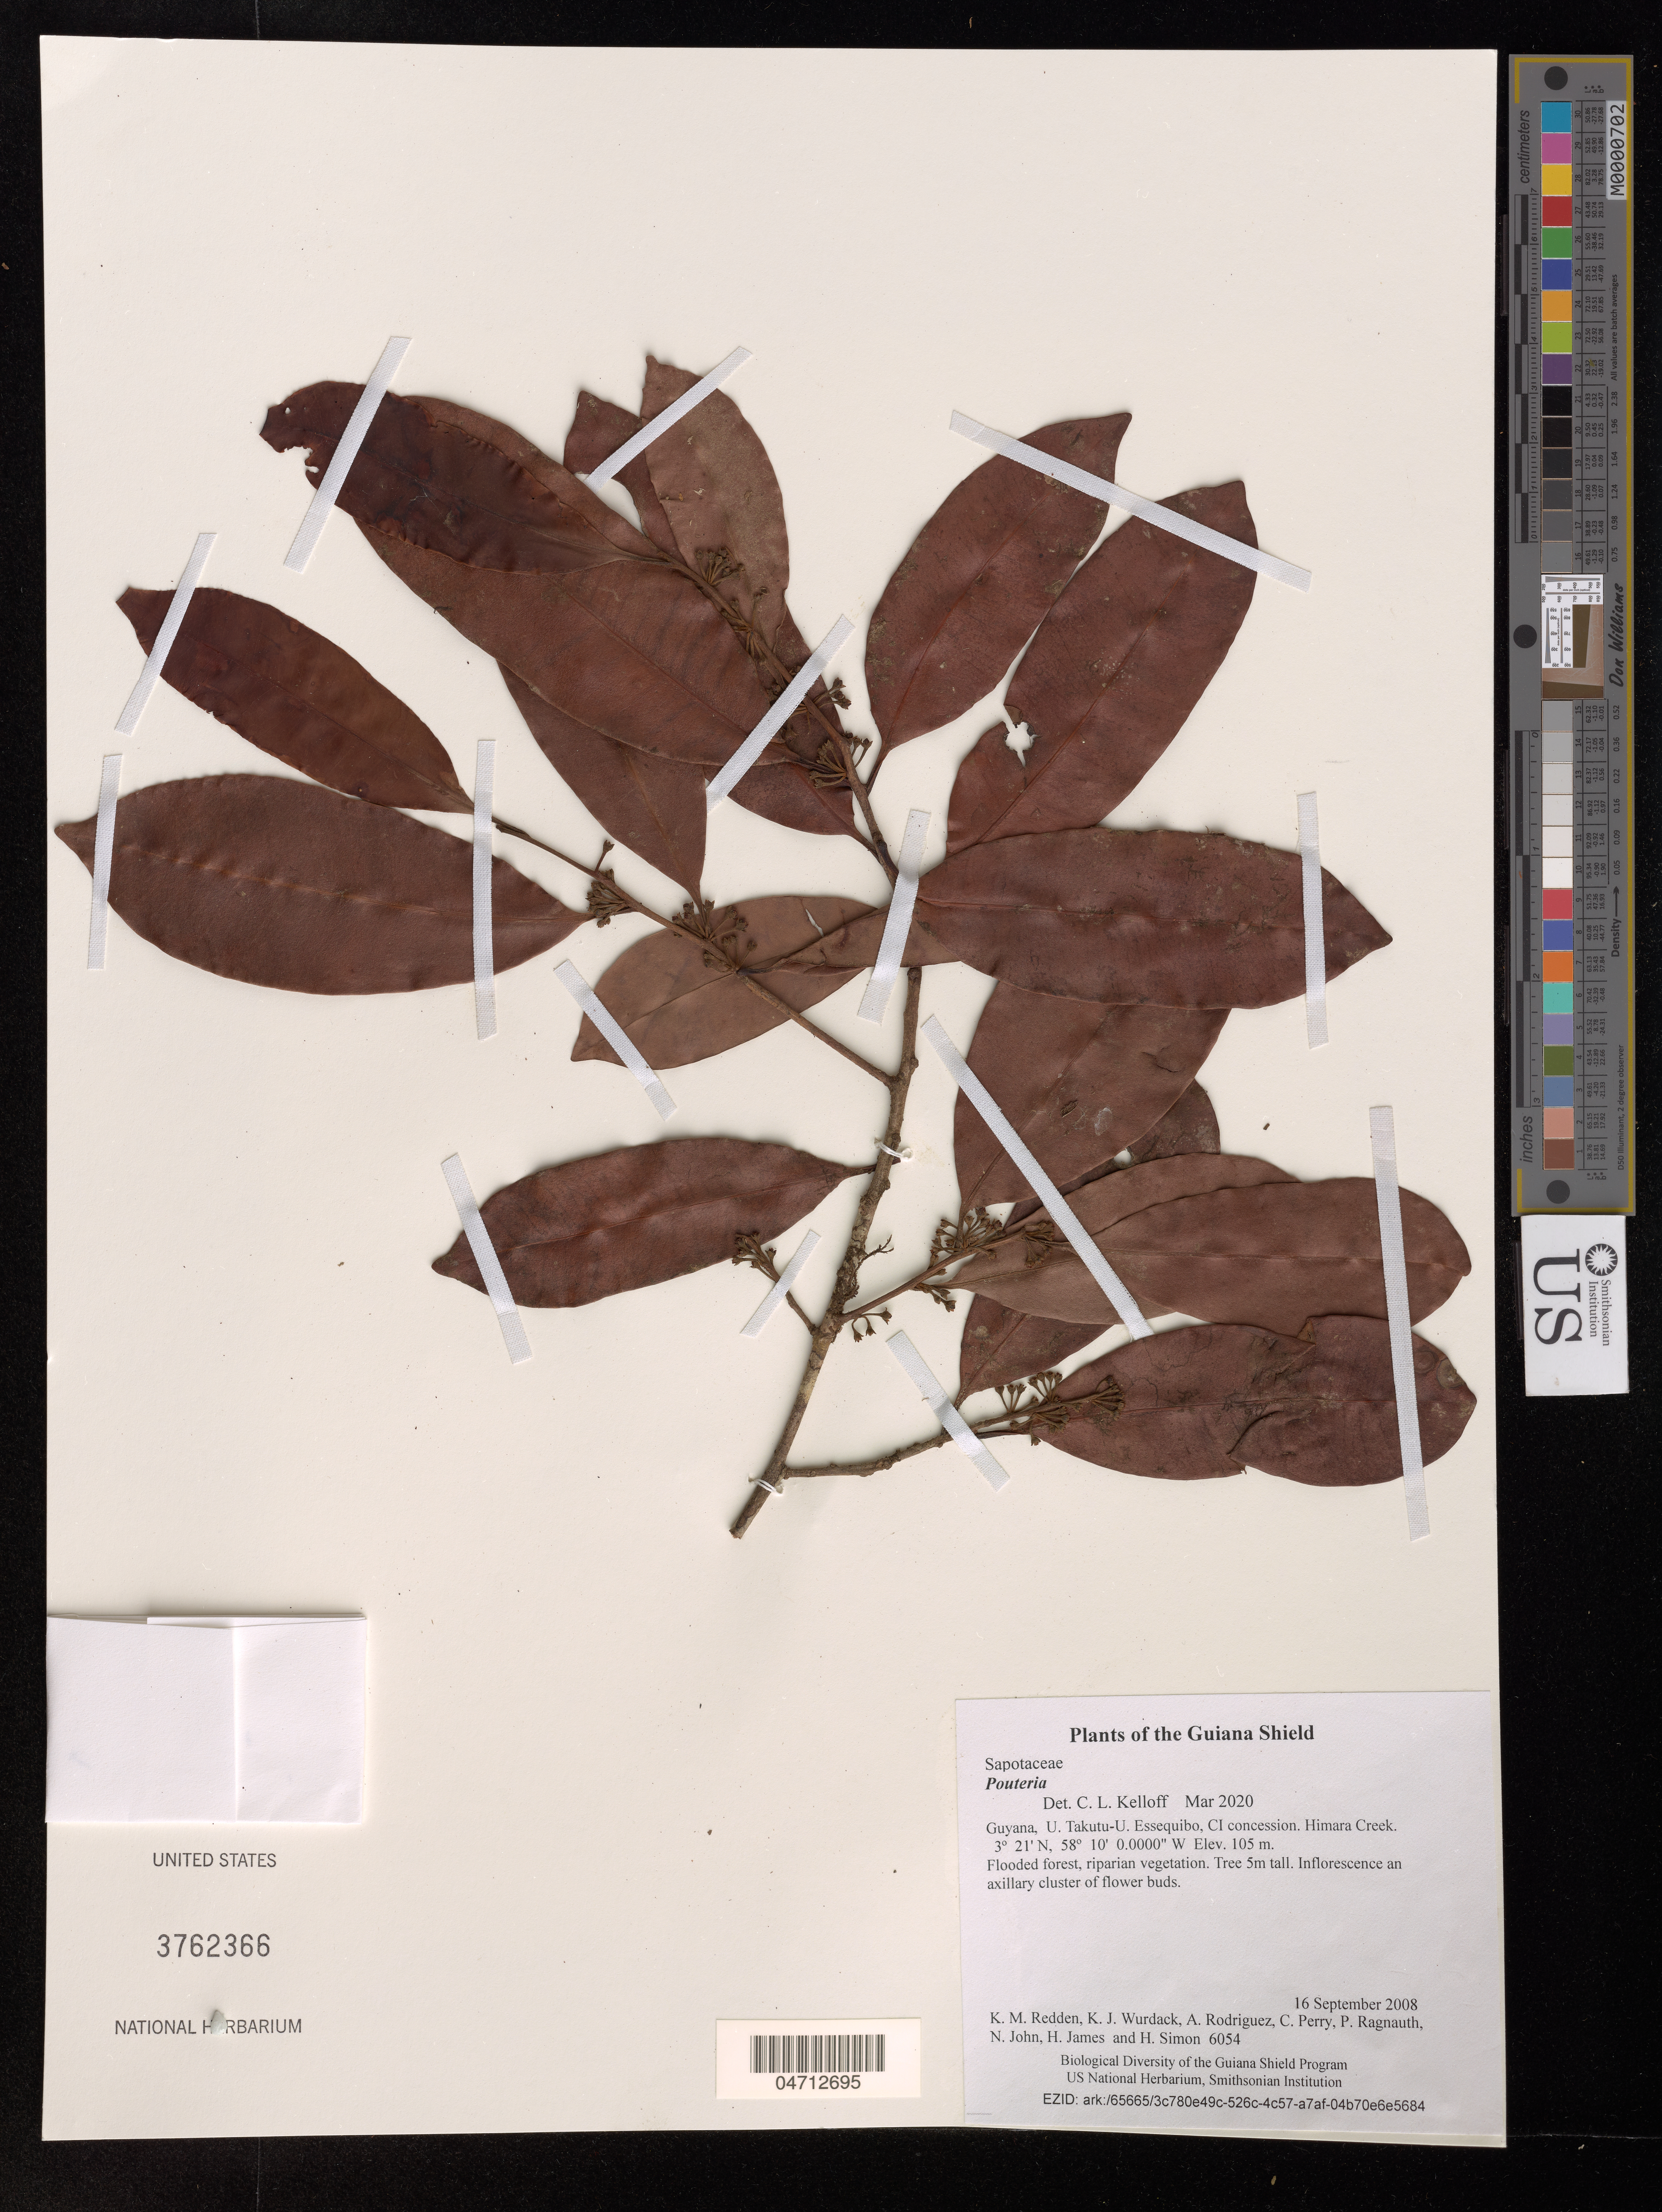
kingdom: Plantae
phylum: Tracheophyta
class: Magnoliopsida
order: Ericales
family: Sapotaceae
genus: Pouteria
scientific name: Pouteria sp.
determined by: Kelloff, C. L.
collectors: K. M. Redden, K. Wurdack, A. Rodriguez, C. Perry, P. Ragnauth, N. John, H. James & H. Simon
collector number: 6054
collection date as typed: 16 September 2008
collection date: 2008-09-16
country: Guyana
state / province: U. Takutu-U. Essequibo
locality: CI concession. Himara Creek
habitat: Flooded forest, riparian vegetation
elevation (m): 105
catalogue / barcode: US 3762366